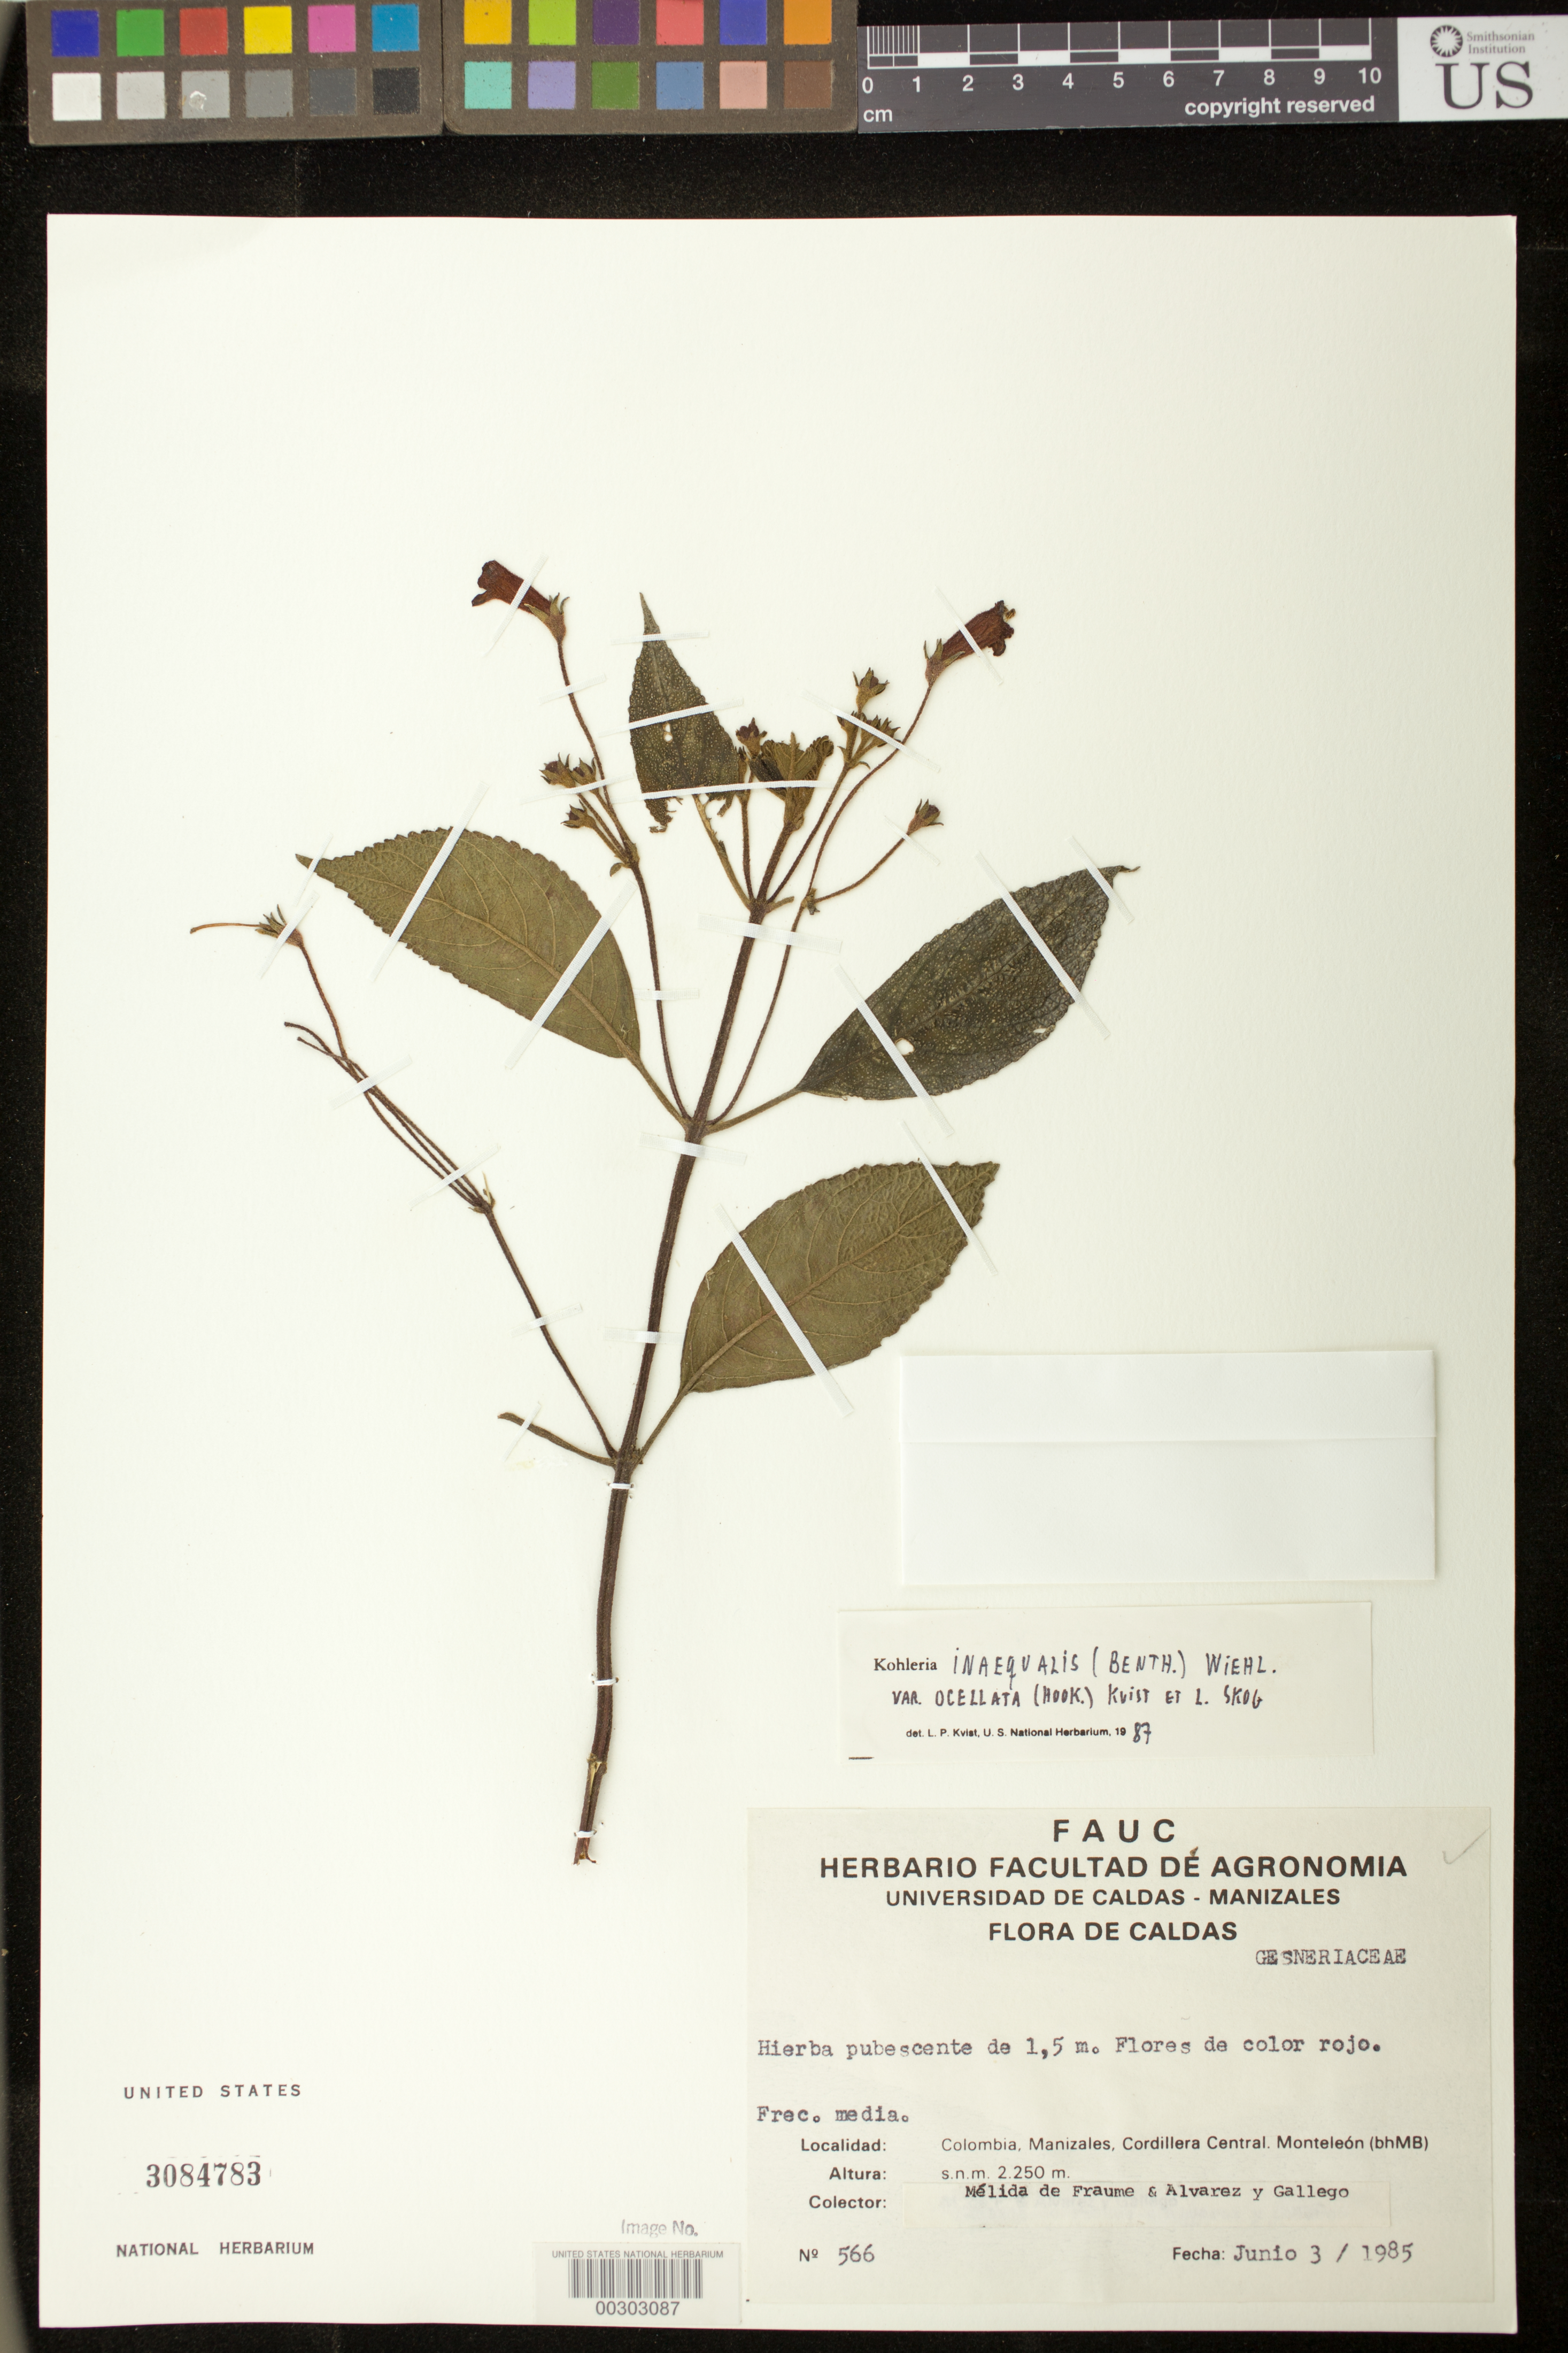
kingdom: Plantae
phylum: Tracheophyta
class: Magnoliopsida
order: Lamiales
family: Gesneriaceae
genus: Kohleria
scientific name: Kohleria inaequalis var. ocellata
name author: (Hook.) L.P. Kvist & L.E. Skog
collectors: M. Fraume, -- Alvarez & -. Gallego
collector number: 566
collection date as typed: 03 Jun 1985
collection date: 1985-06-03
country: Colombia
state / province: Caldas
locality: Manizales, Cordillera Central, Monteleon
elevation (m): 2250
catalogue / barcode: US 3084783